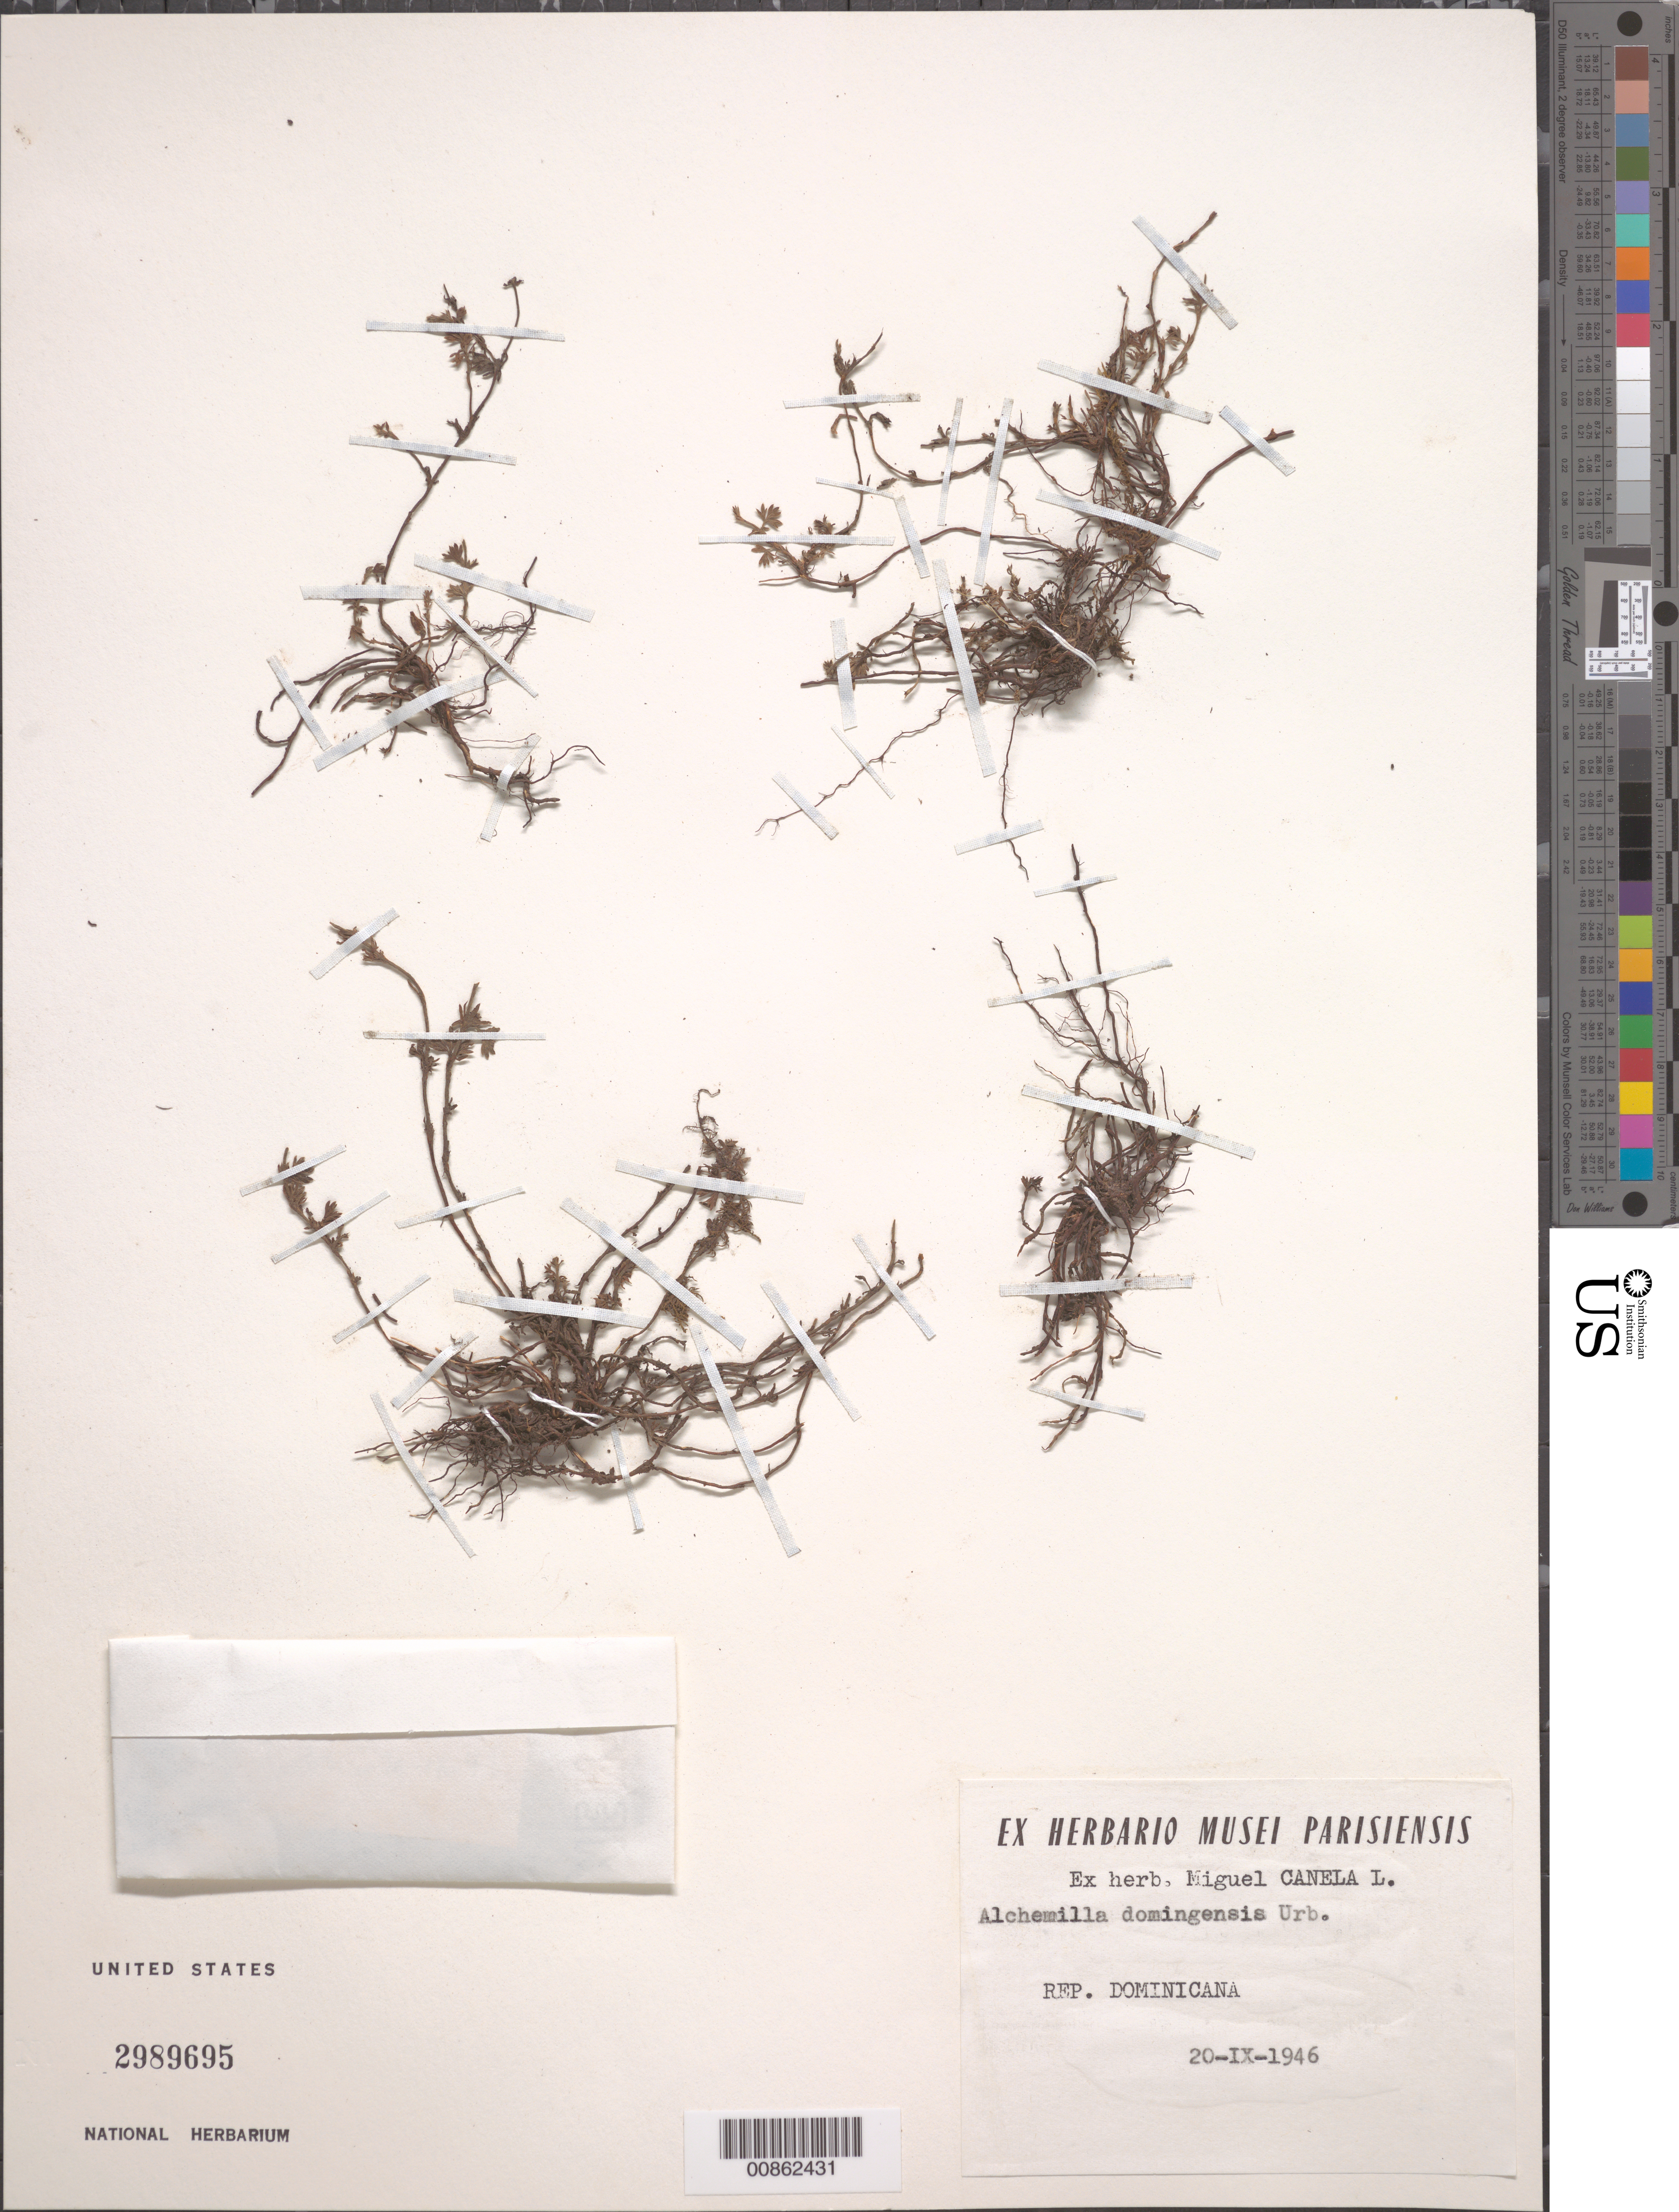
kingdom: Plantae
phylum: Tracheophyta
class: Magnoliopsida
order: Rosales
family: Rosaceae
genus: Lachemilla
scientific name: Lachemilla domingensis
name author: (Urb.) Rydb.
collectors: M. Canela Lazaro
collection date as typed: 20 Sep 1946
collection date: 1946-09-20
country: Dominican Republic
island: Hispaniola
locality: Dominican Republic.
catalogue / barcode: US 2989695